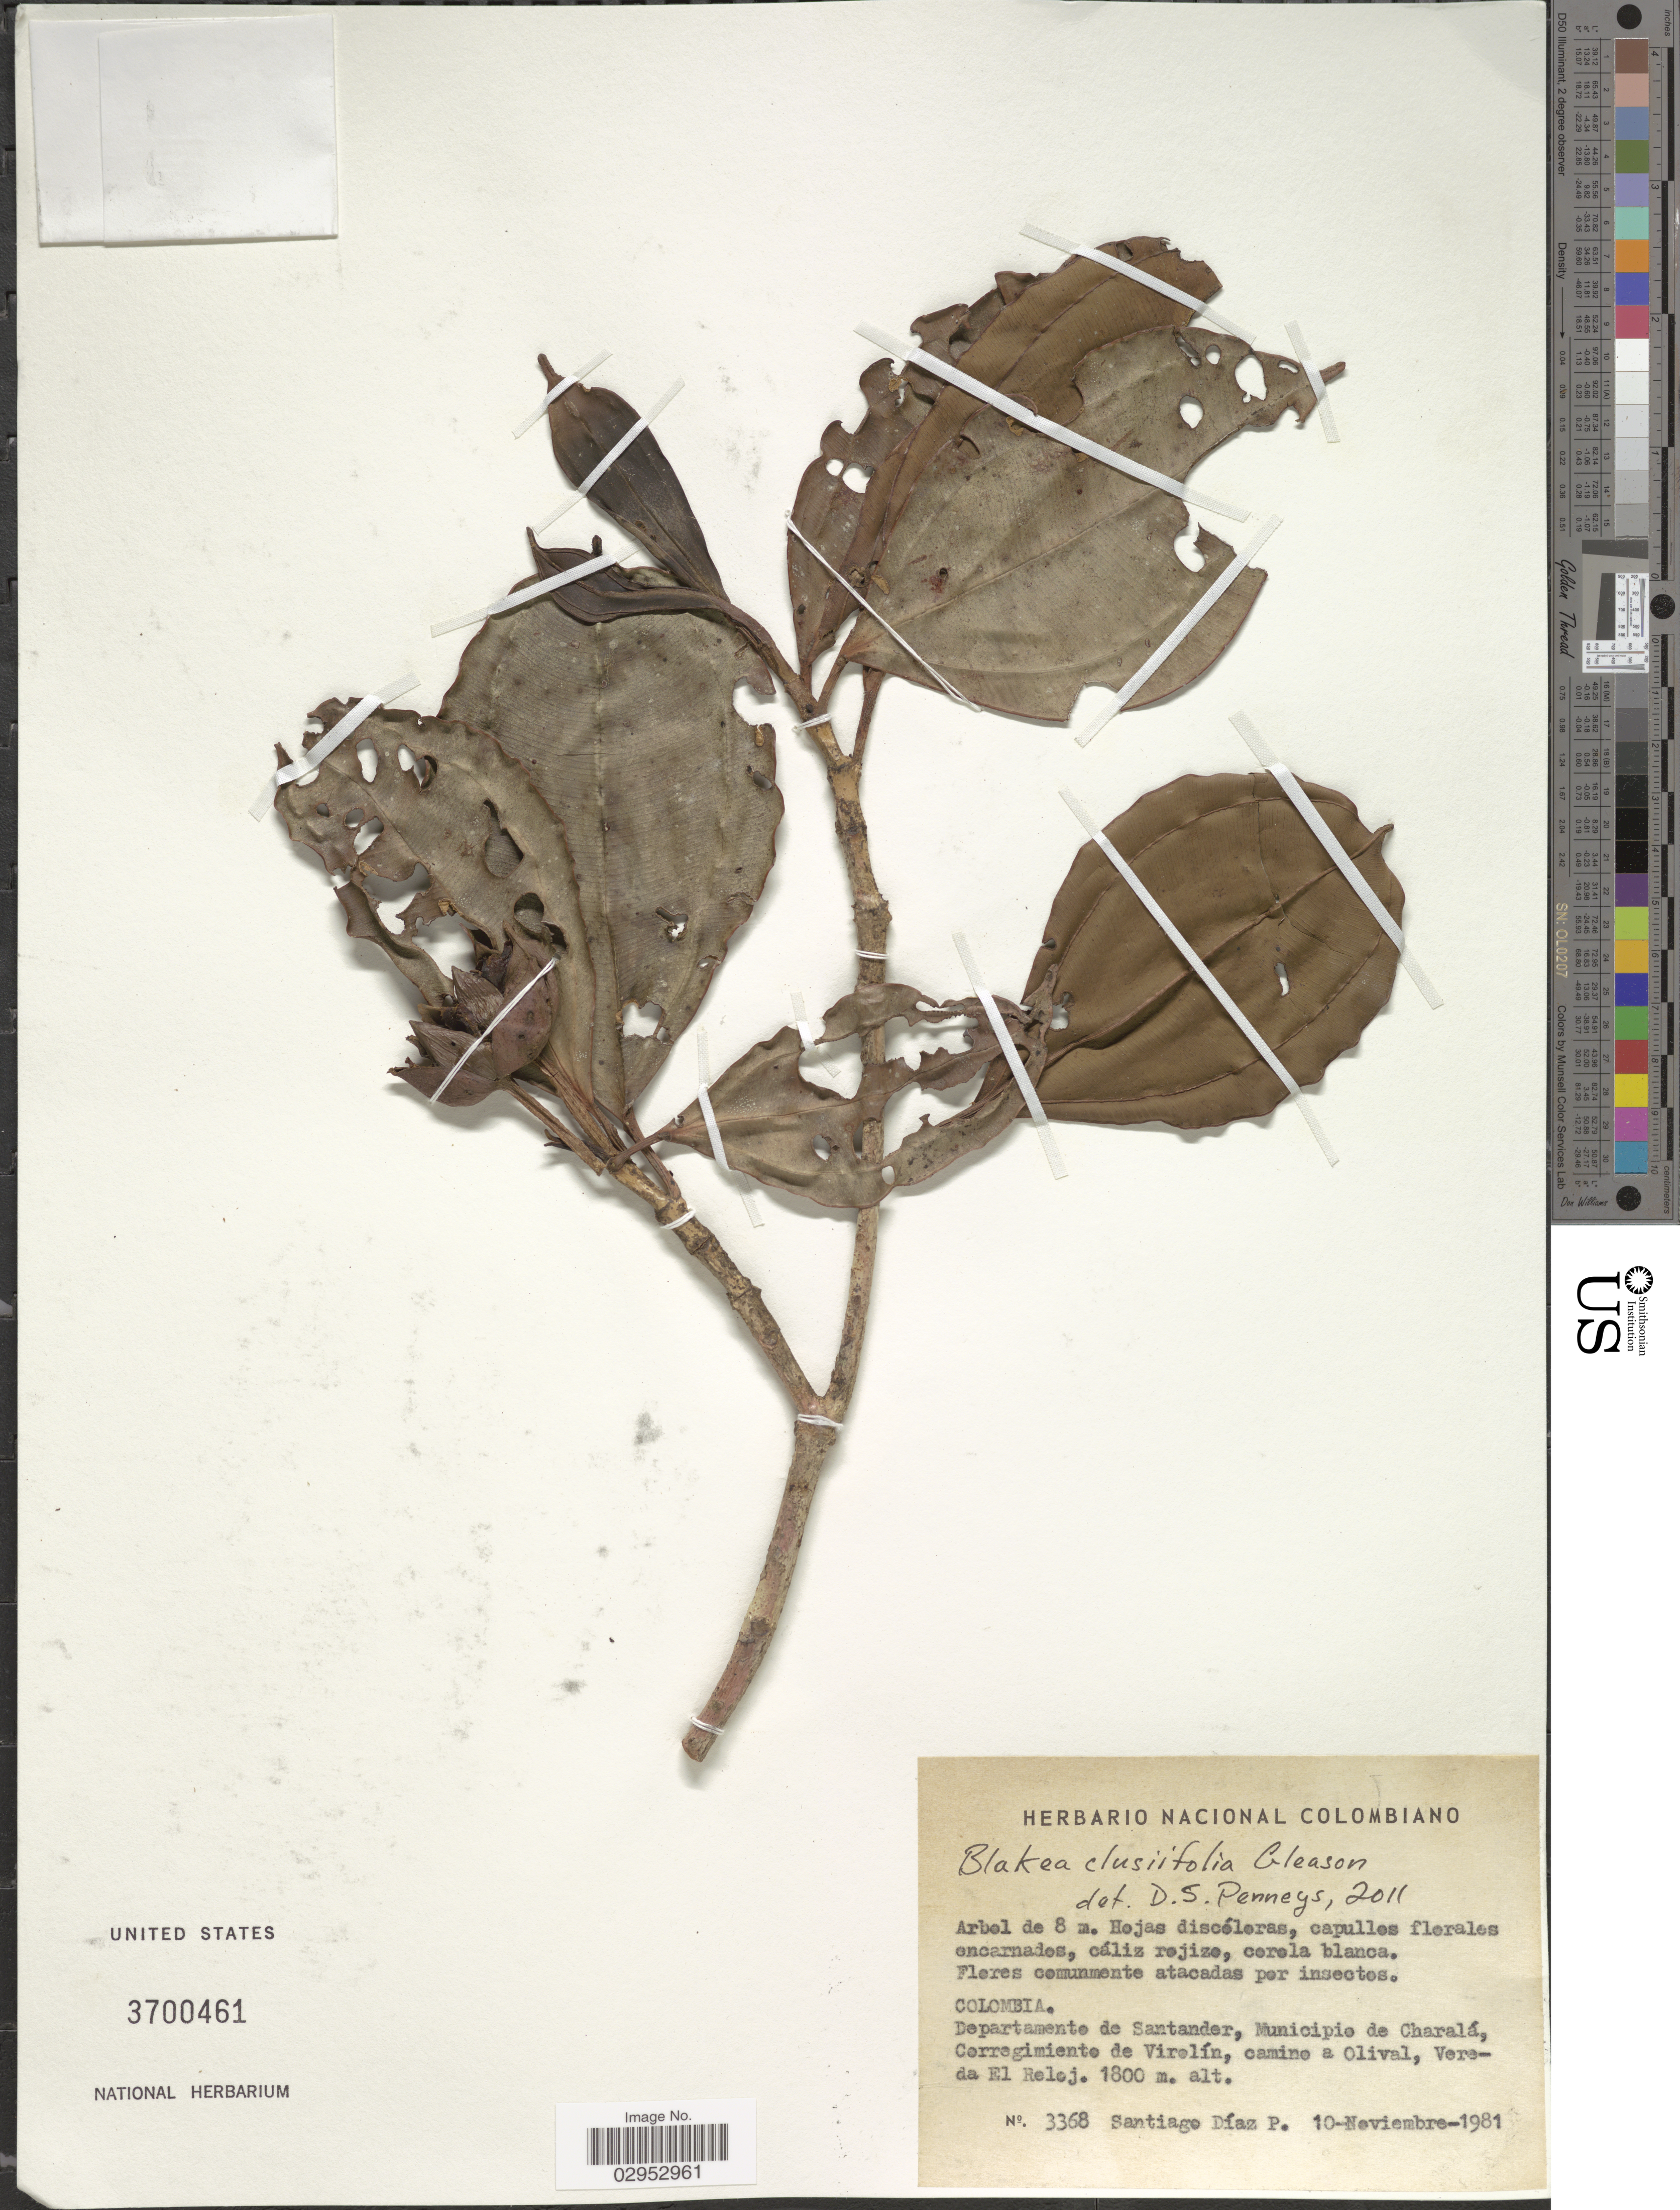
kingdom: Plantae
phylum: Tracheophyta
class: Magnoliopsida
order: Myrtales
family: Melastomataceae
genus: Blakea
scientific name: Blakea clusiifolia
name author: Gleason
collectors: S. Diaz P.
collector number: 3368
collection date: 1981-11-10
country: Colombia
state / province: Santander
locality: Departamento de Santander, Municipio de Charalá, Corregimiento de Virolín, camino a Olival, Vereda El Reloj.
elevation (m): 1800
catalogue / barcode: US 3700461